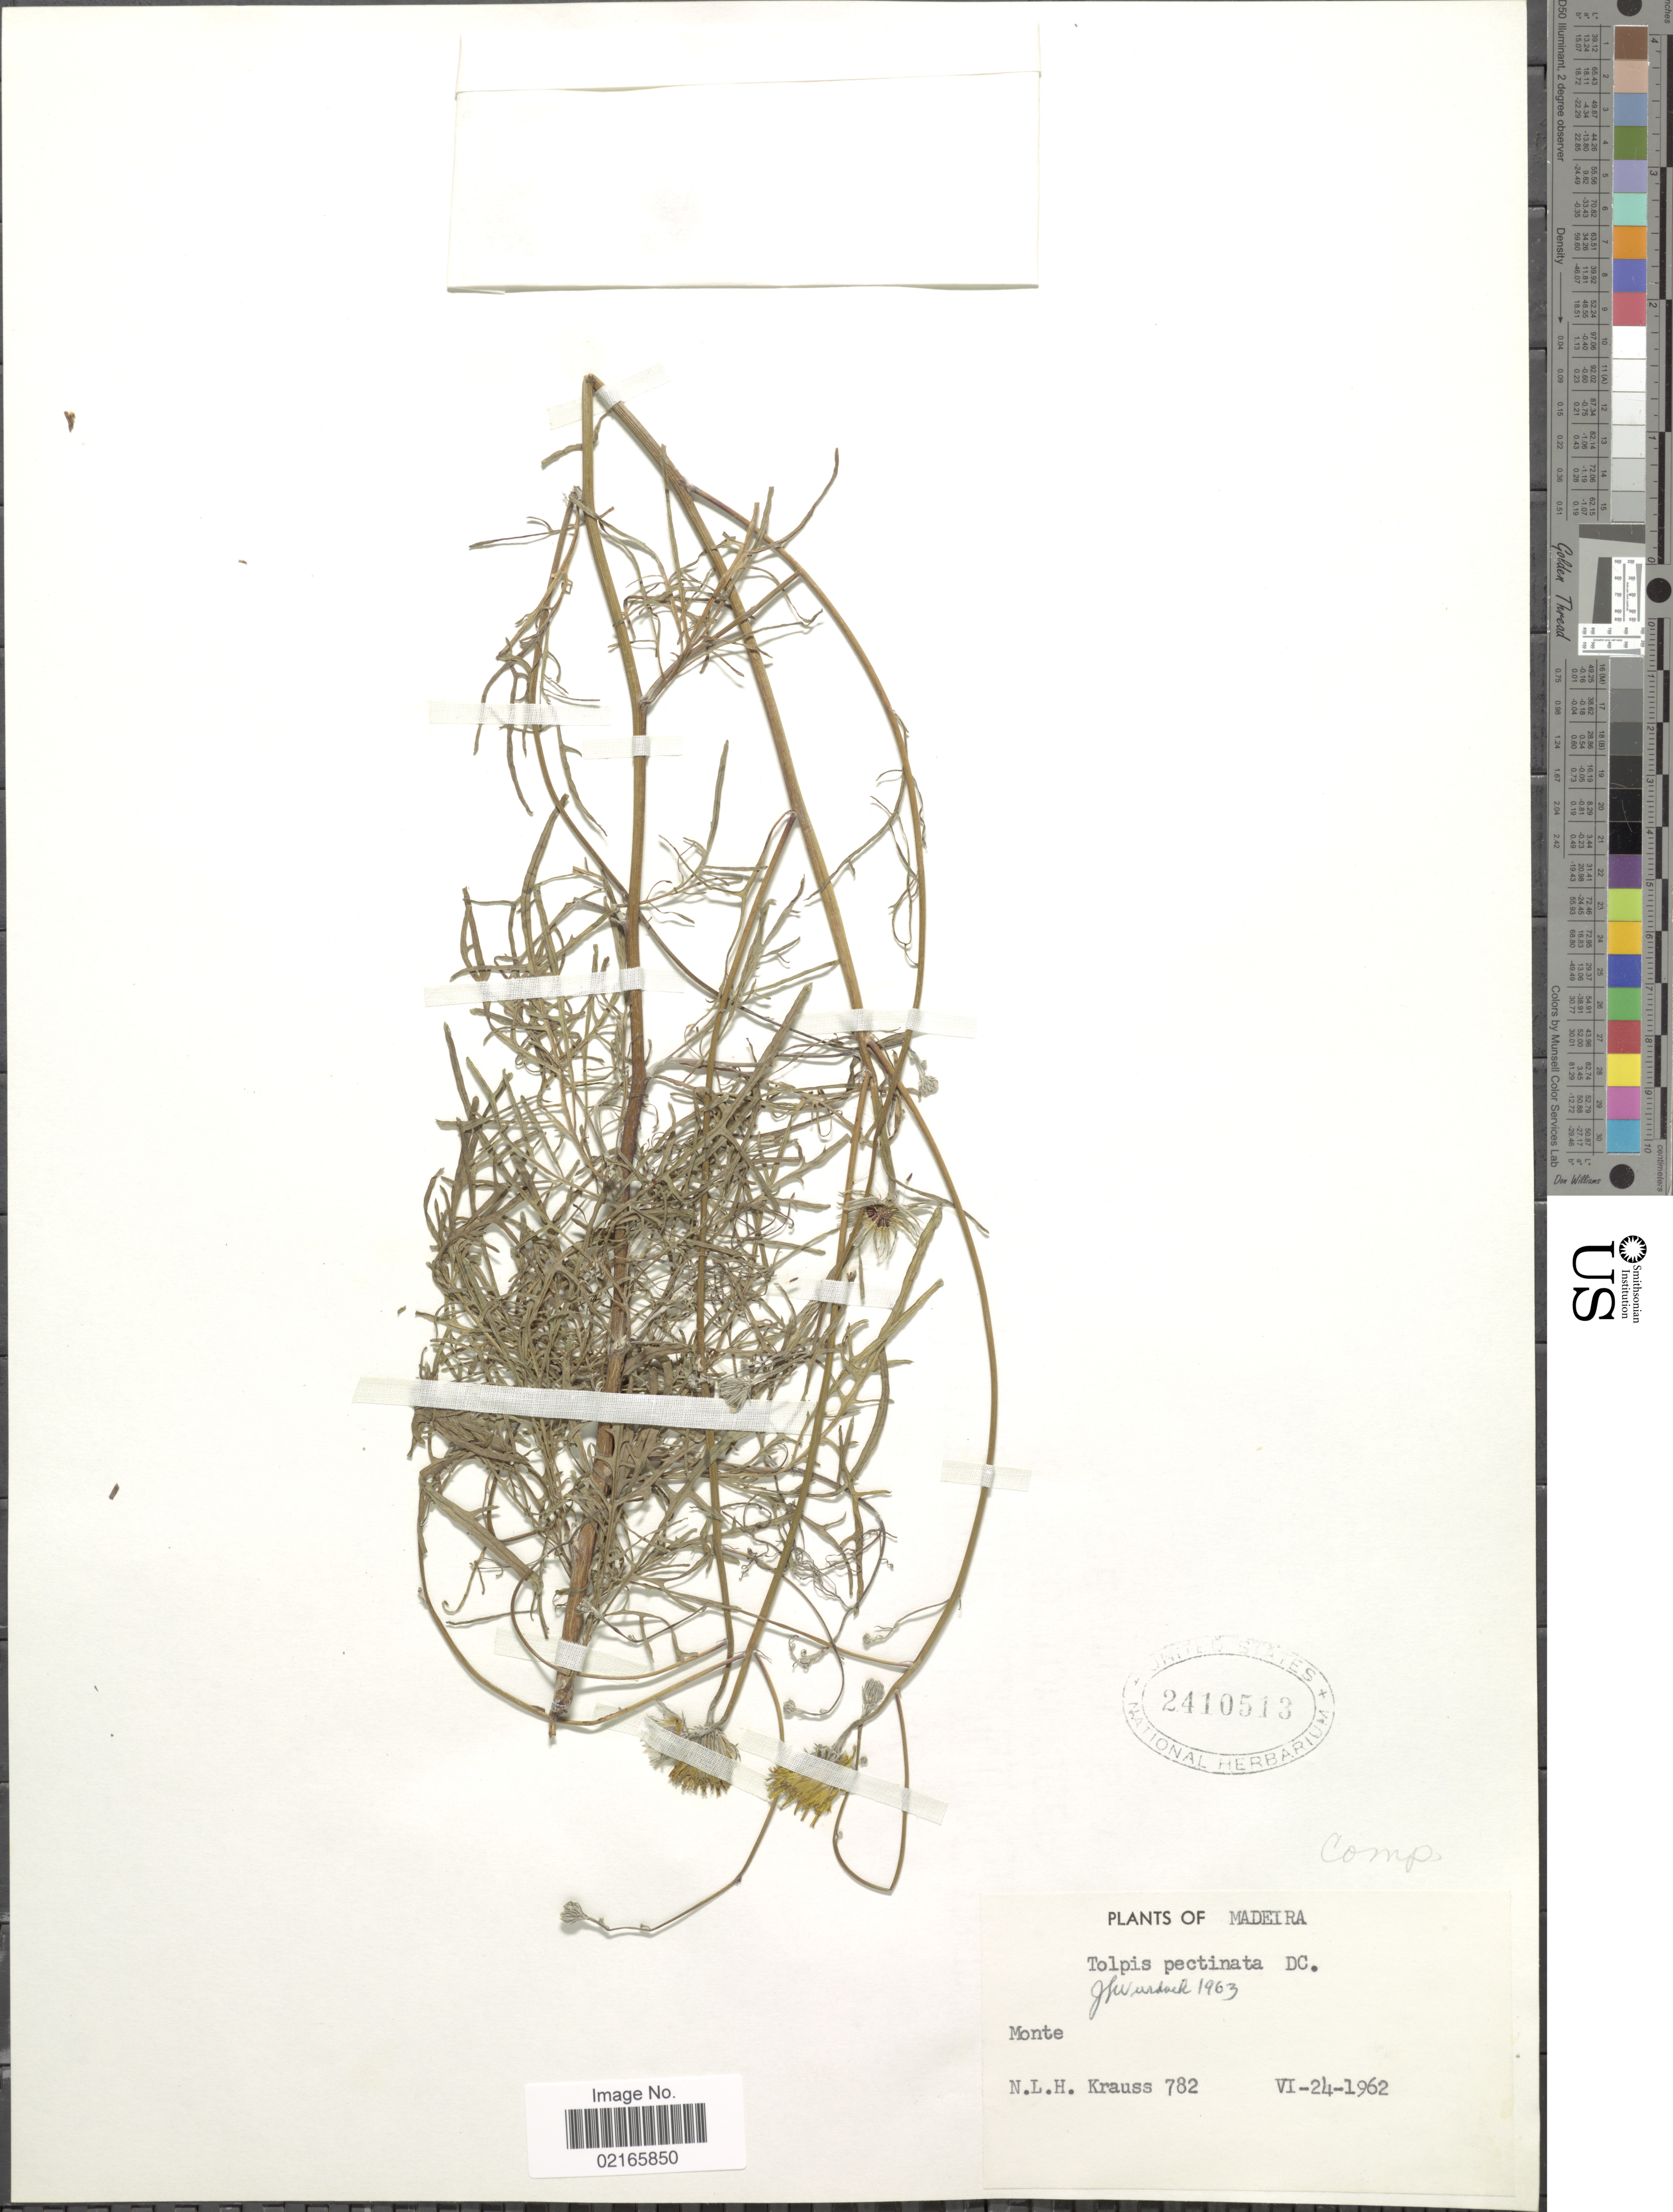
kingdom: Plantae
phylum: Tracheophyta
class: Magnoliopsida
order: Asterales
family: Asteraceae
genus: Tolpis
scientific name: Tolpis succulenta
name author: Lowe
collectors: N. Krauss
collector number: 782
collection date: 1962-06-24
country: Portugal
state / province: Madeira (Aut. Reg.)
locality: Monte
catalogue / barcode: US 2410513